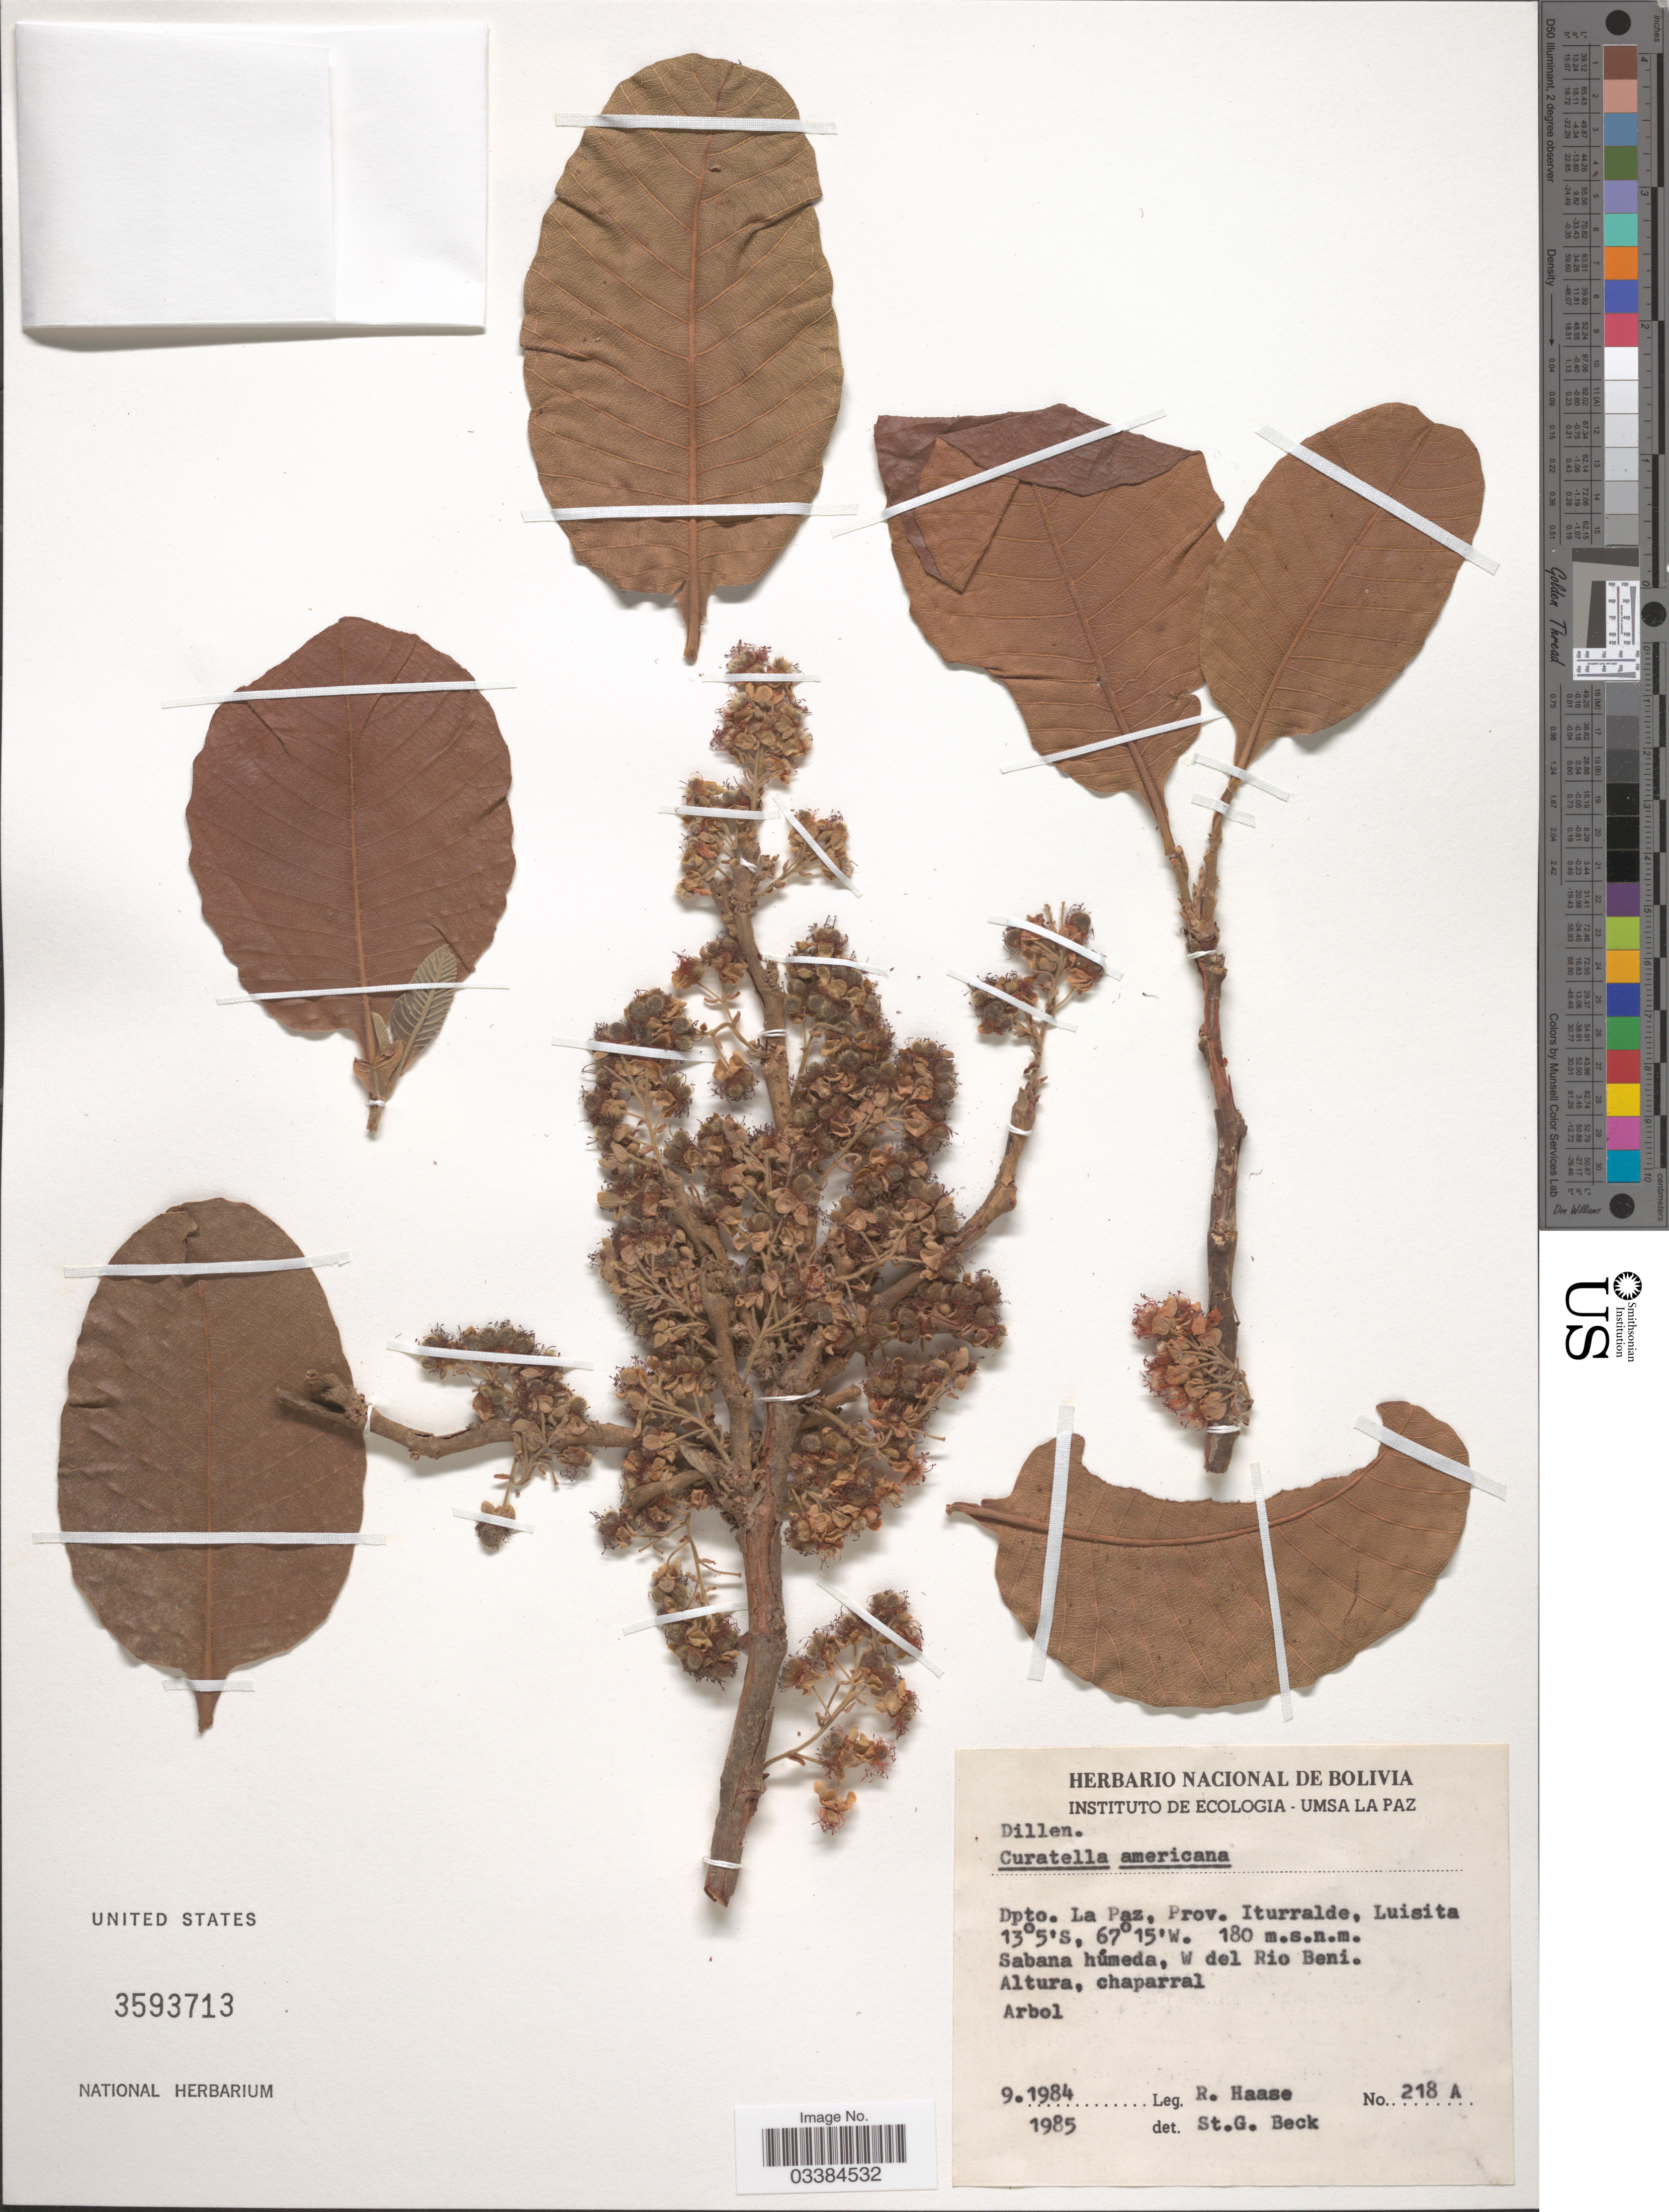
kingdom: Plantae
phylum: Tracheophyta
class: Magnoliopsida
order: Dilleniales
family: Dilleniaceae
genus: Curatella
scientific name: Curatella americana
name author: L.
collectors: R. Haase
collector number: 218 A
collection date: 1984-09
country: Bolivia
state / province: La Paz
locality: Dpto. La Paz, Prov. Iturralde, Luisita. Sabana húmeda, W del Rio Beni.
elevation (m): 180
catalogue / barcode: US 3593713